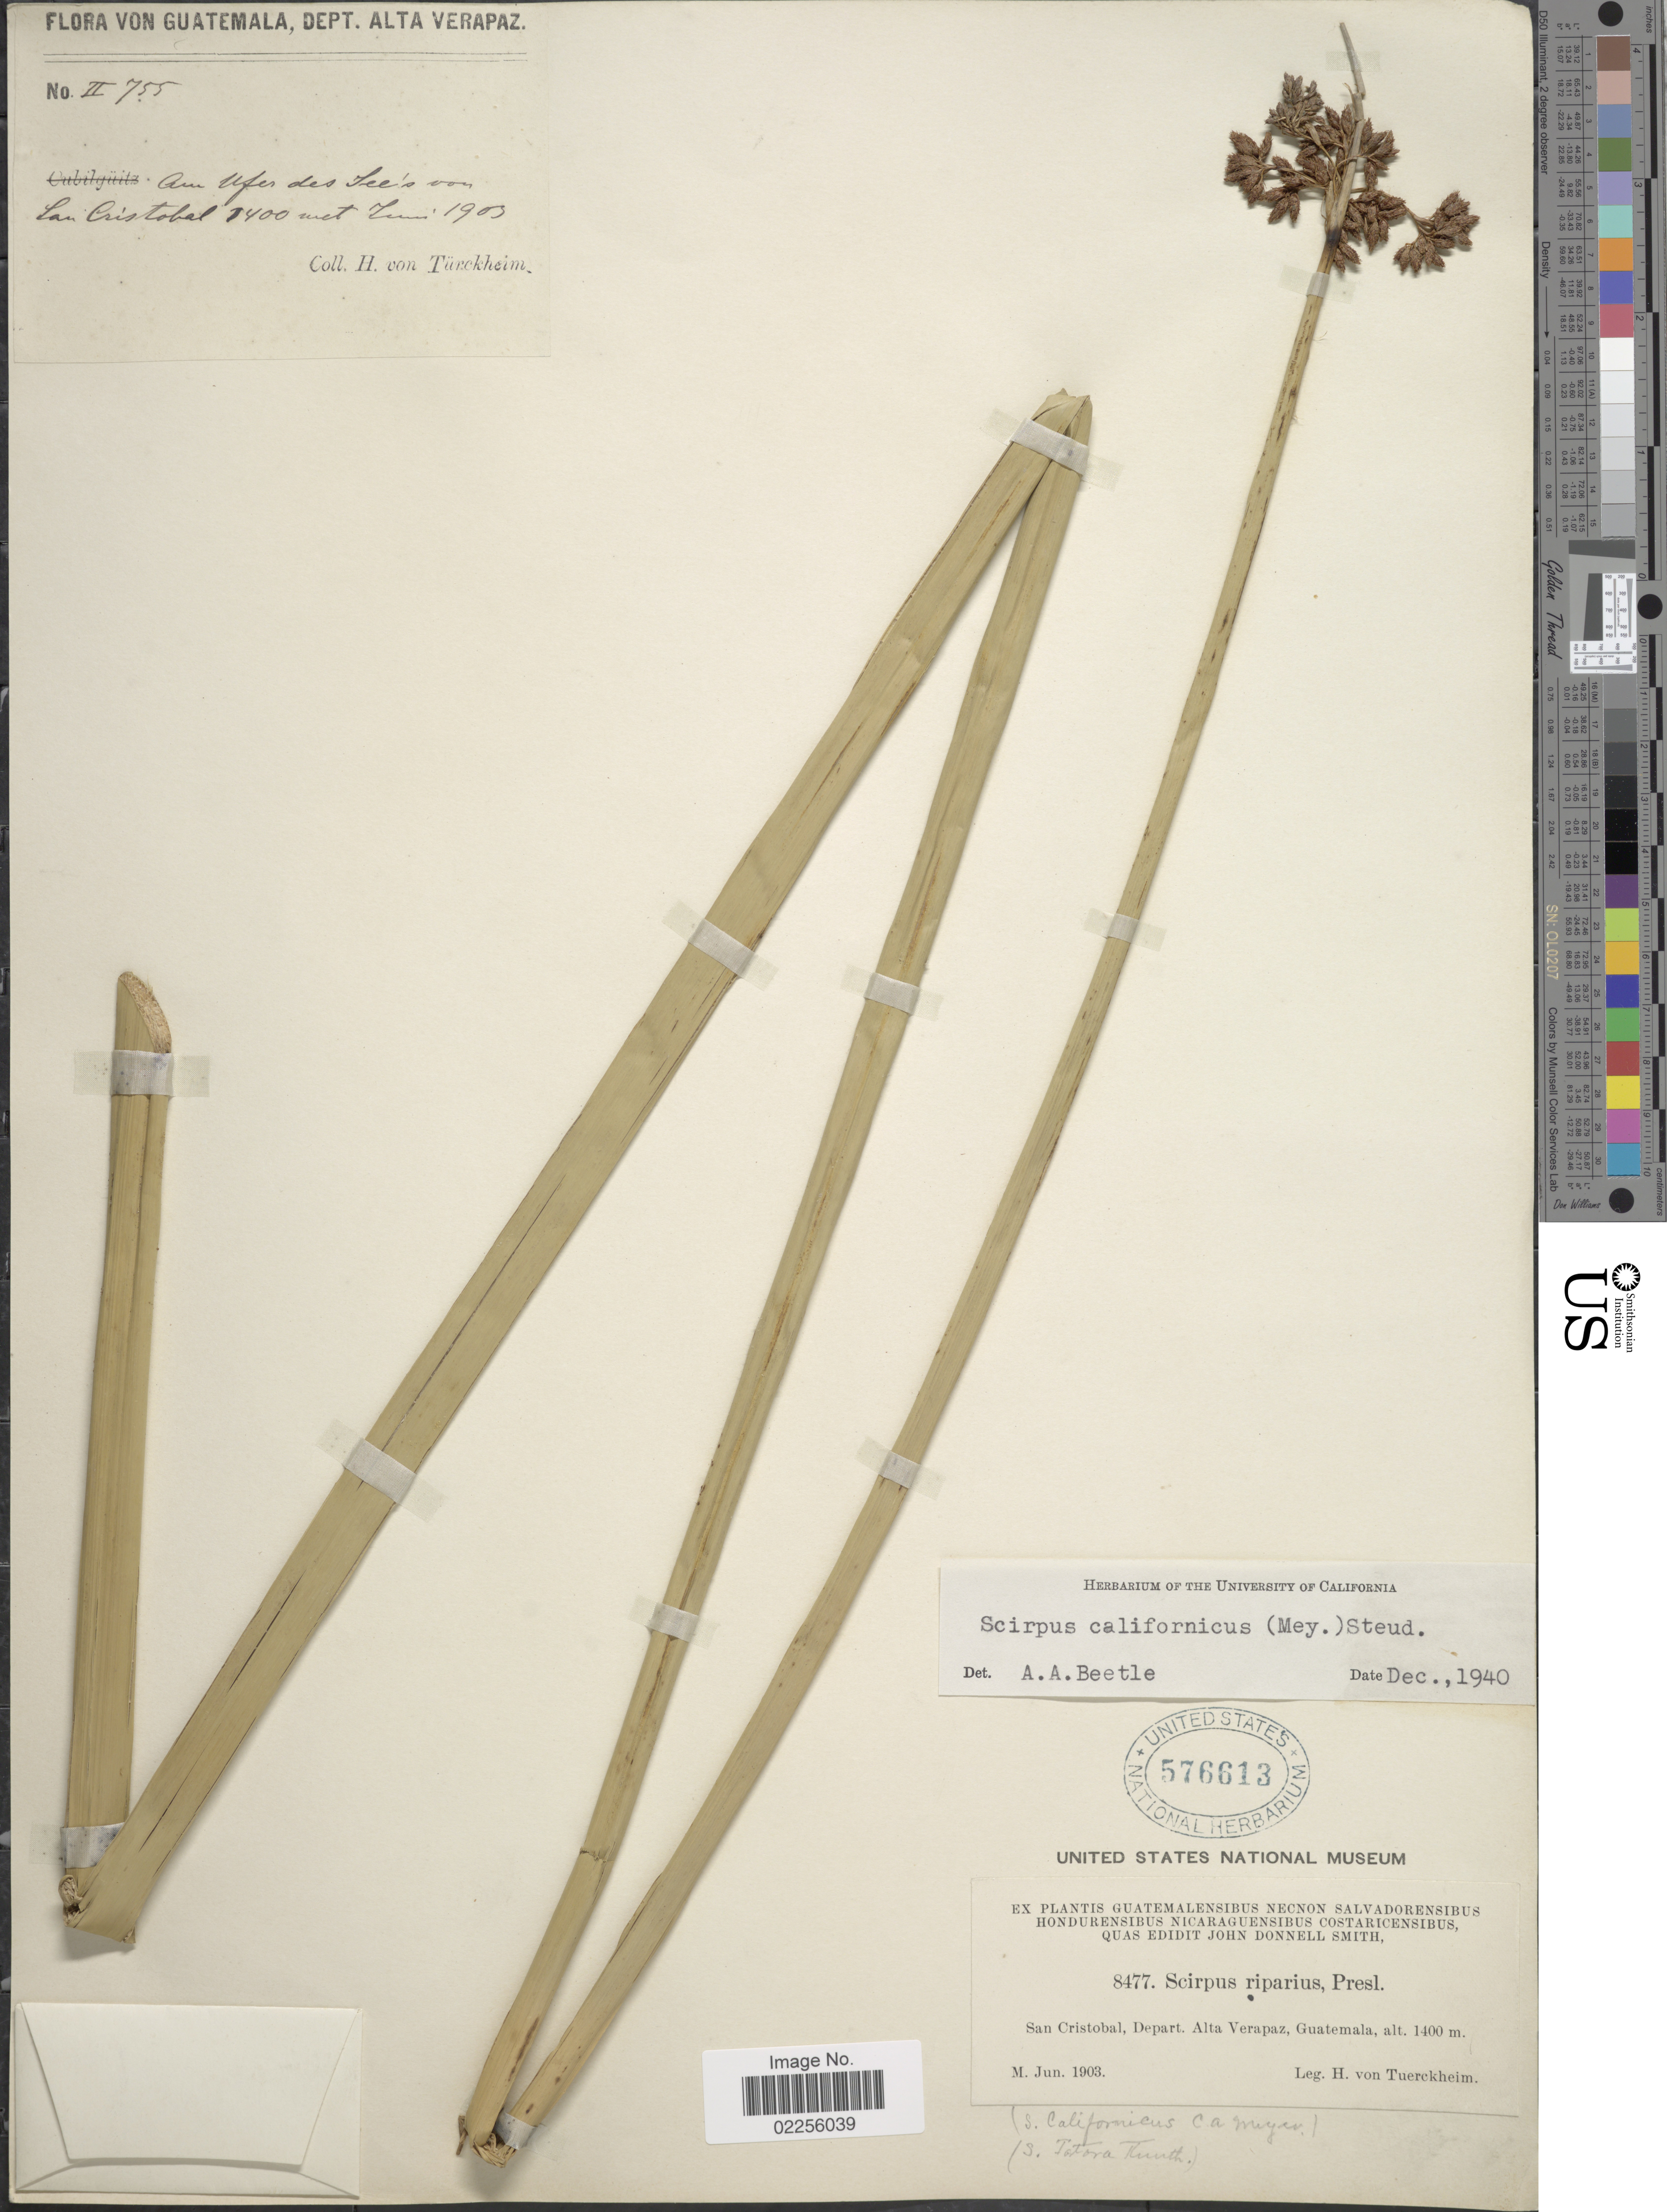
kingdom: Plantae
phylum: Tracheophyta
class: Liliopsida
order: Poales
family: Cyperaceae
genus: Schoenoplectus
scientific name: Schoenoplectus californicus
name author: (C.A. Mey.) Soják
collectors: H. von Türckheim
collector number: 8477/II 755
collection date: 1903-06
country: Guatemala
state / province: Alta Verapaz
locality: San Cristobal, Am Ufer des See's von San Cristobal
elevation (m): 1400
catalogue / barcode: US 576613